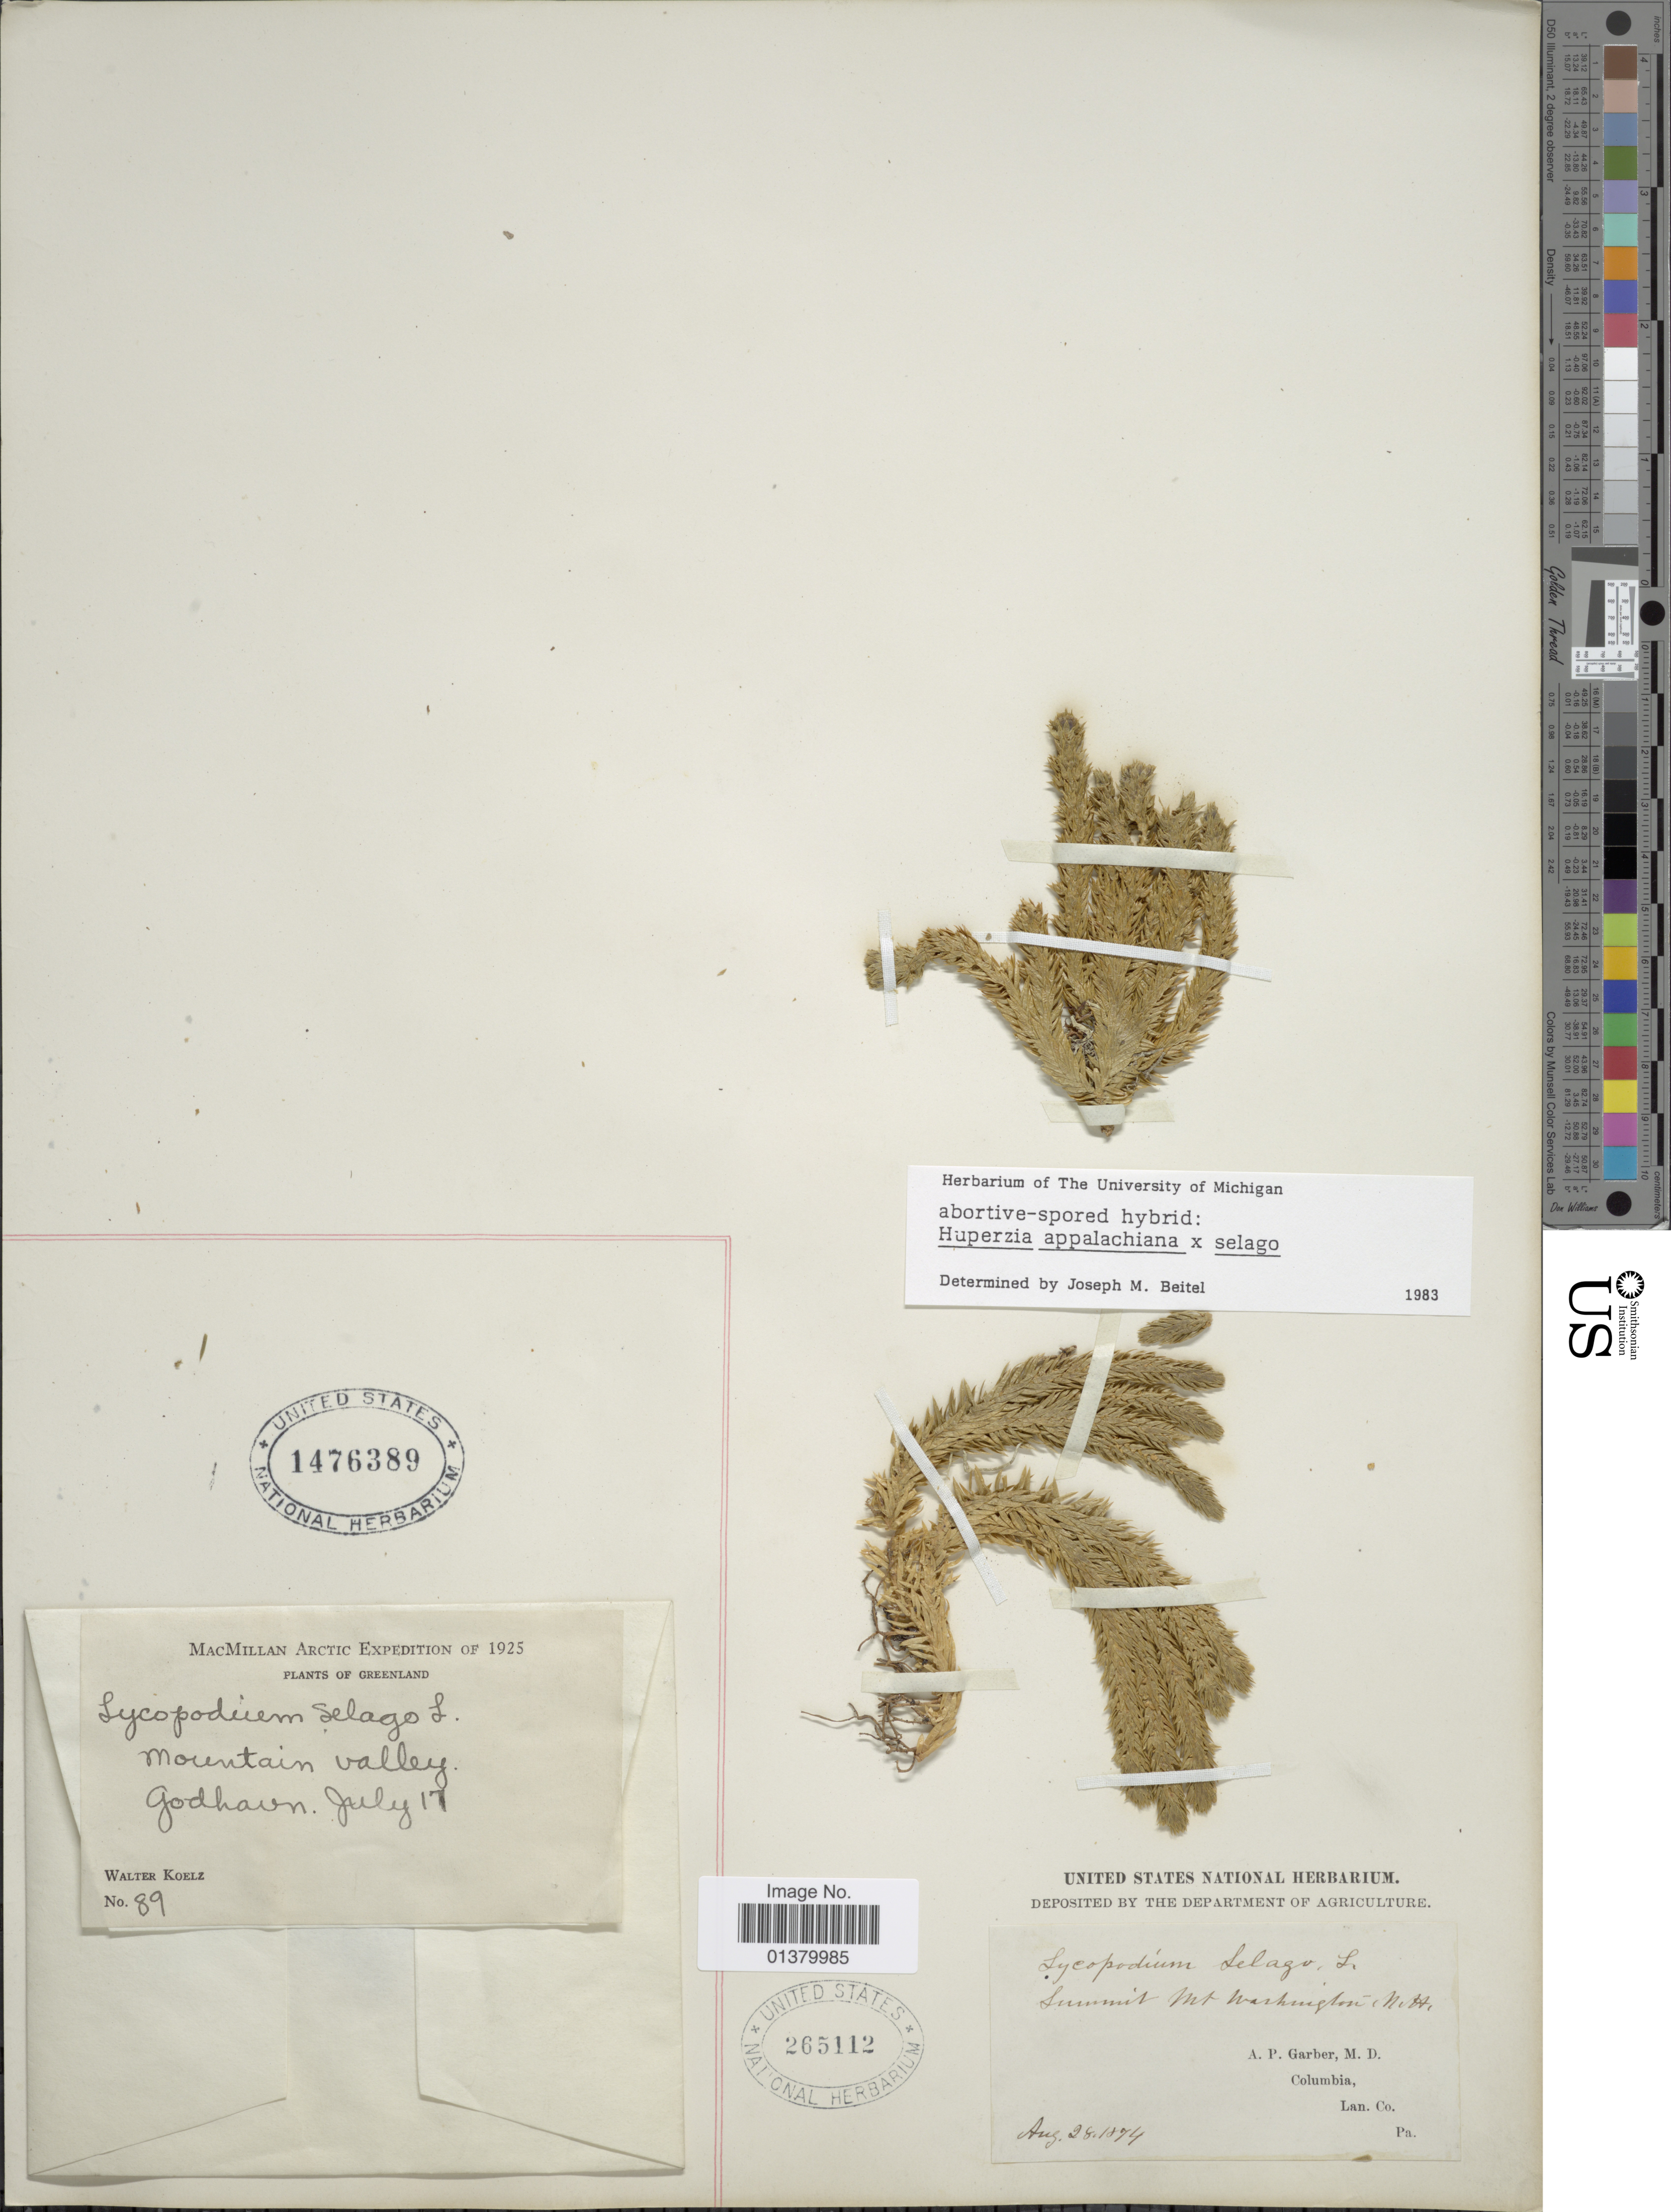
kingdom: Plantae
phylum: Tracheophyta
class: Lycopodiopsida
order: Lycopodiales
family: Lycopodiaceae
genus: Huperzia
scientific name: Huperzia appalachiana x H. selago (L.) Bernh. ex Schrank & Mart.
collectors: W. N. Koelz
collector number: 89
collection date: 1925-07-17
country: Greenland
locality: Mountain Valley, Godhavn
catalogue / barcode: US 1476389-2